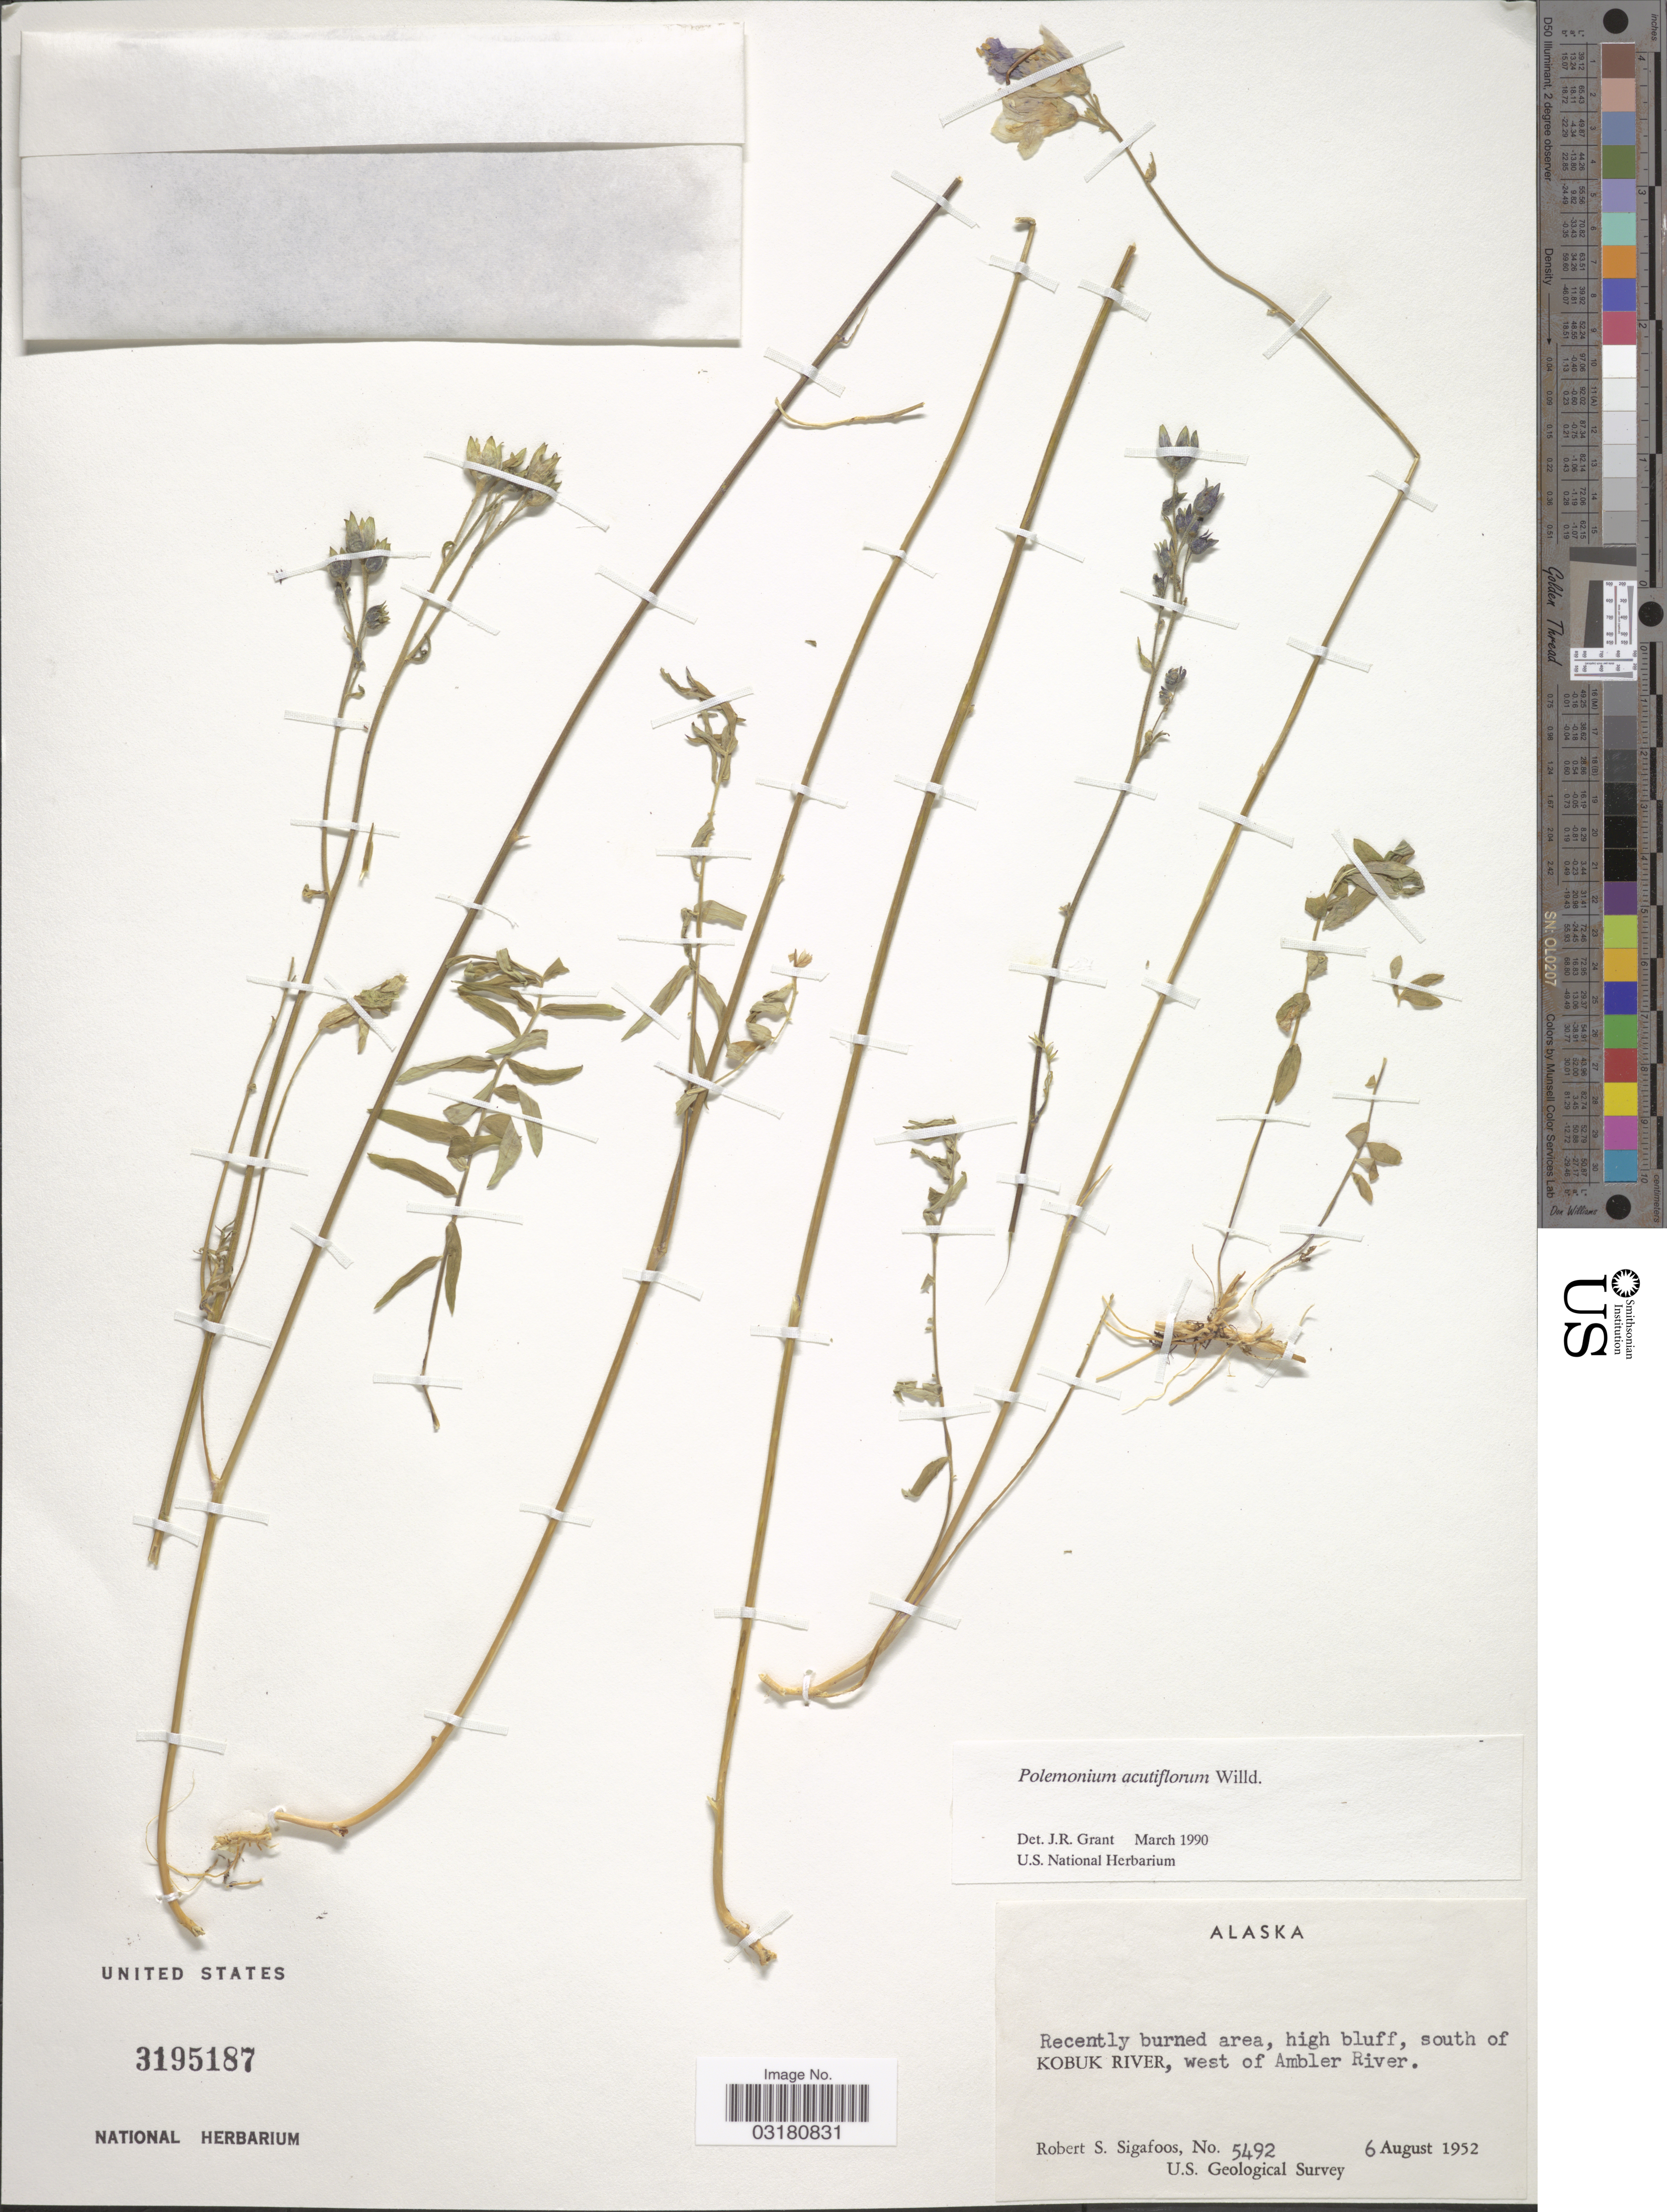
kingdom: Plantae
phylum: Tracheophyta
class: Magnoliopsida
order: Ericales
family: Polemoniaceae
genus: Polemonium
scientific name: Polemonium acutiflorum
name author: Willd. ex Roem. & Schult.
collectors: R. Sigafoos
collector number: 5492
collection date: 1952-08-06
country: United States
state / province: Alaska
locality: Recently burned area, high bluff, south of Kobuk River, west of Ambler River.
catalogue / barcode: US 3195187